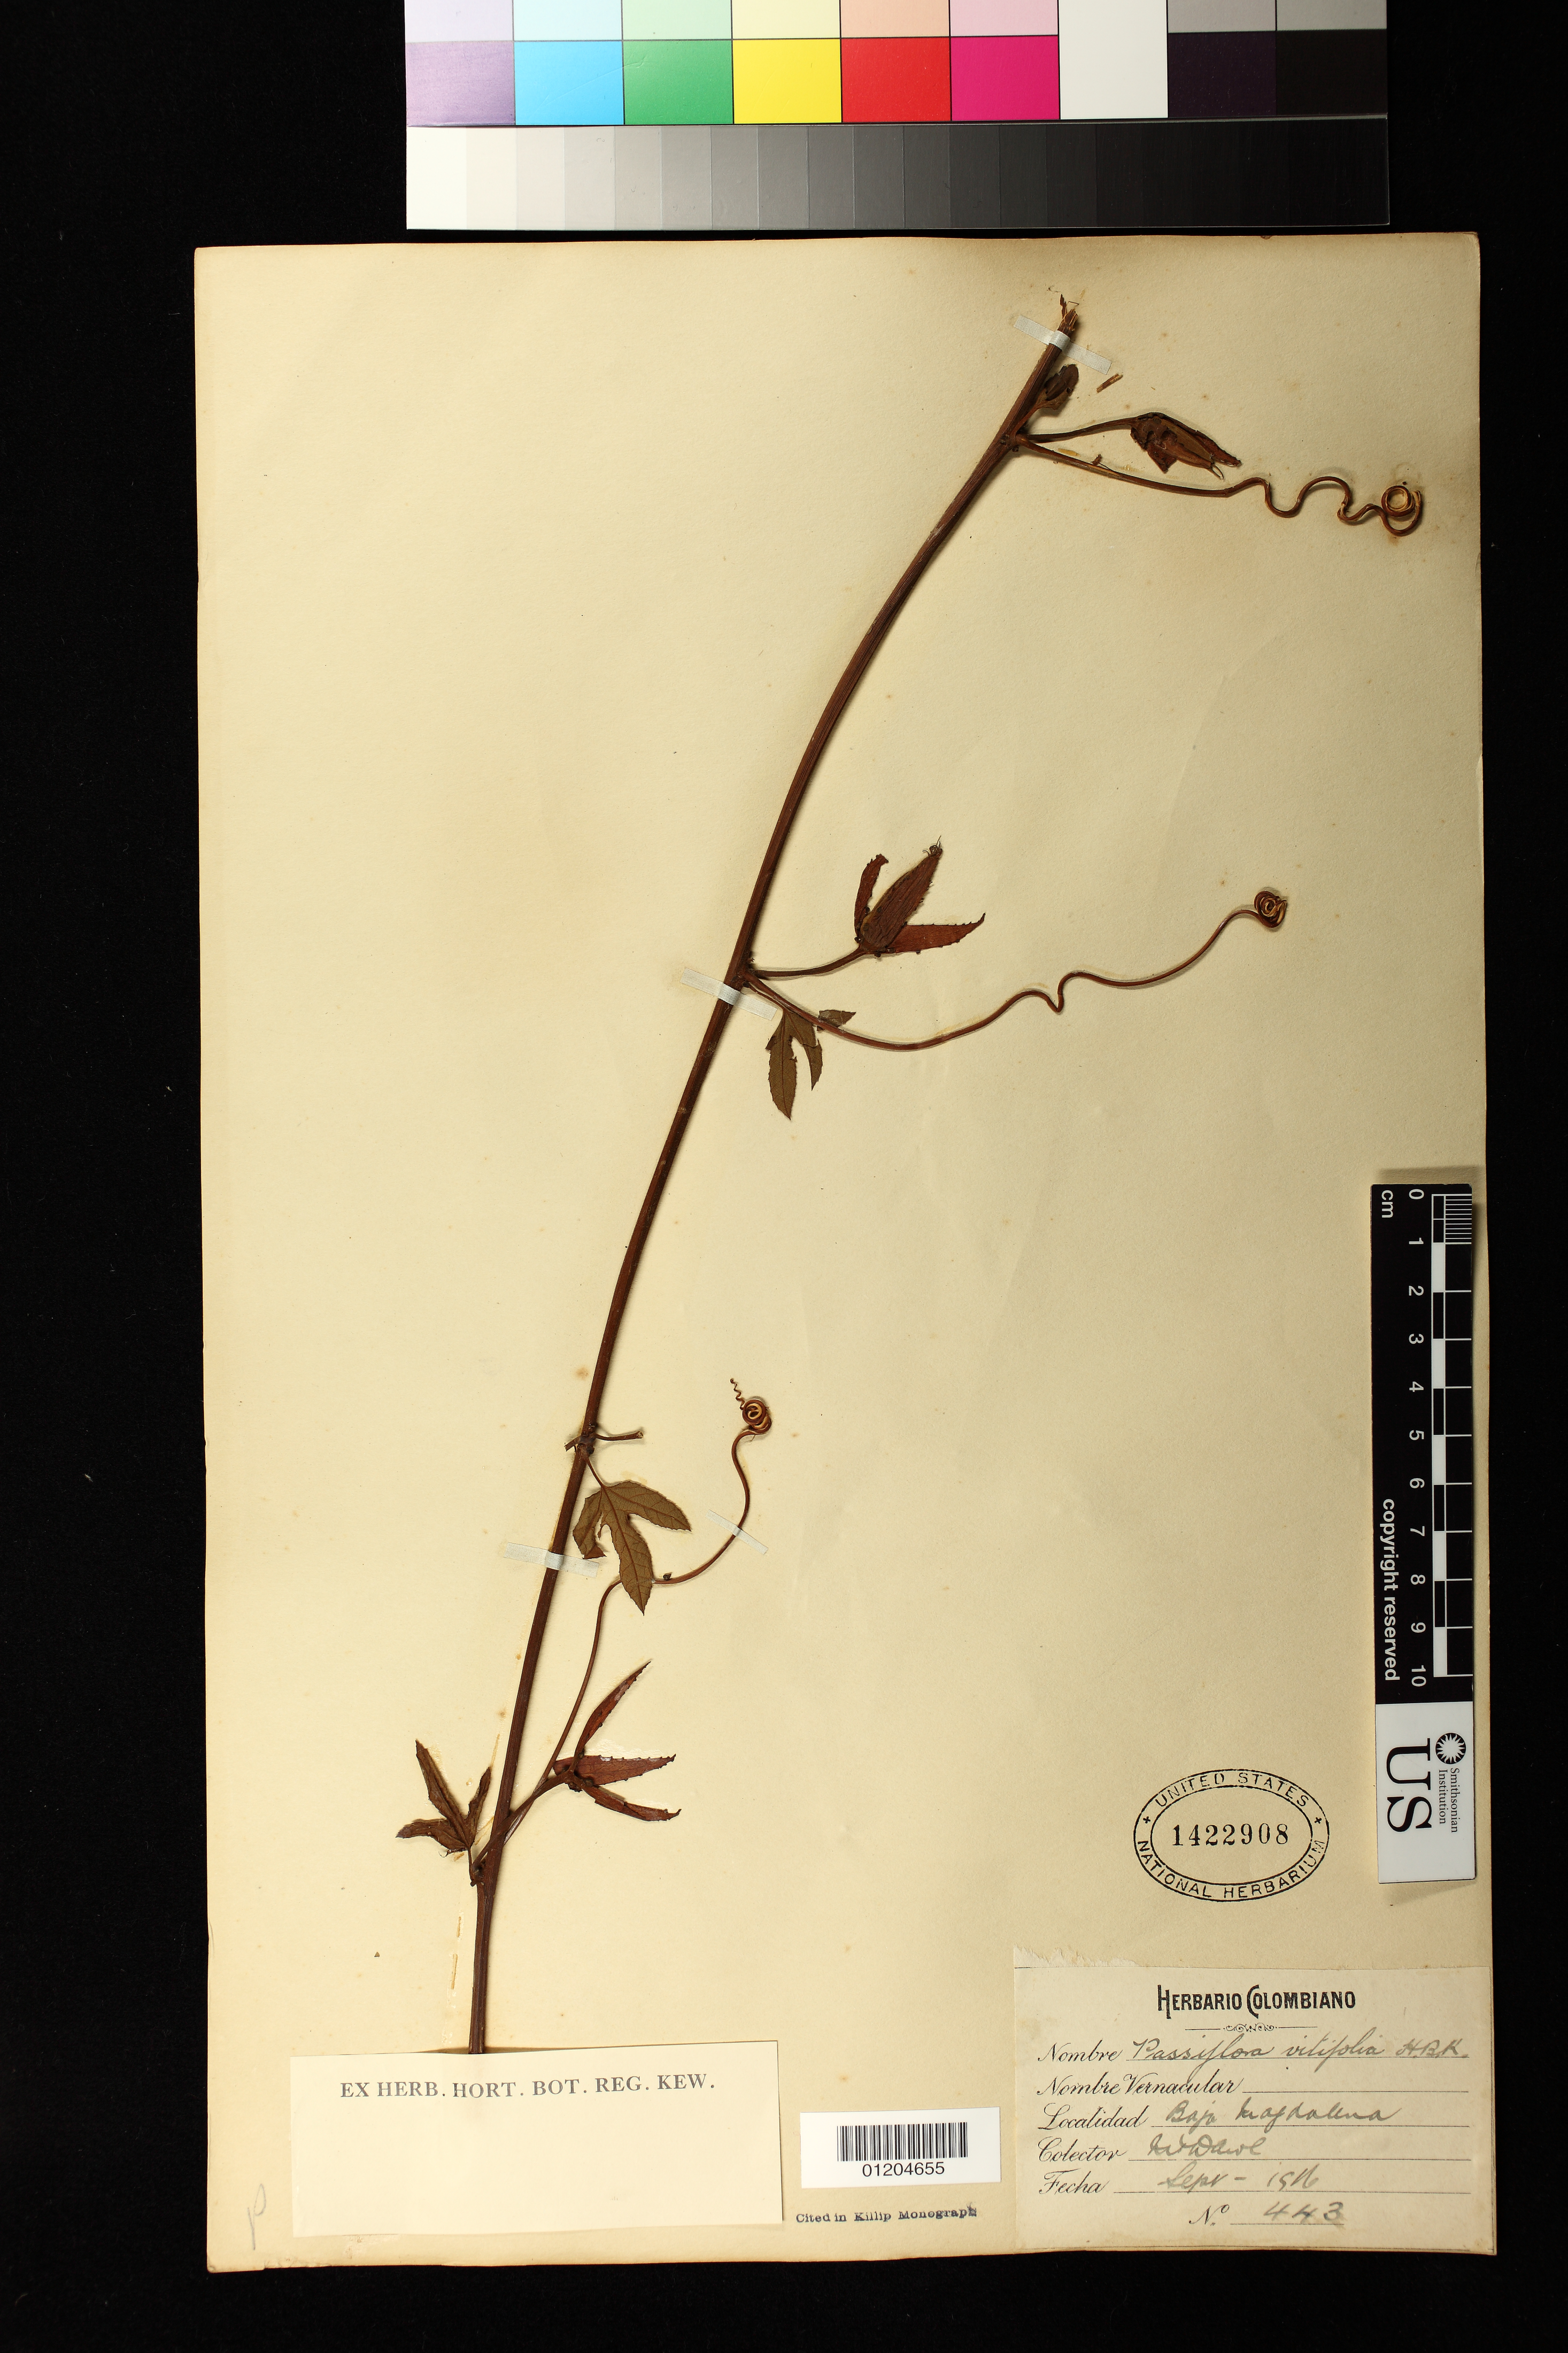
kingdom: Plantae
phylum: Tracheophyta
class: Magnoliopsida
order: Malpighiales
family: Passifloraceae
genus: Passiflora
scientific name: Passiflora vitifolia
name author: Kunth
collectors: M. T. Dawe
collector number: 443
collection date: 1916-09-01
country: Colombia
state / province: Magdalena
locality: Bajo Magdalena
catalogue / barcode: US 1422908